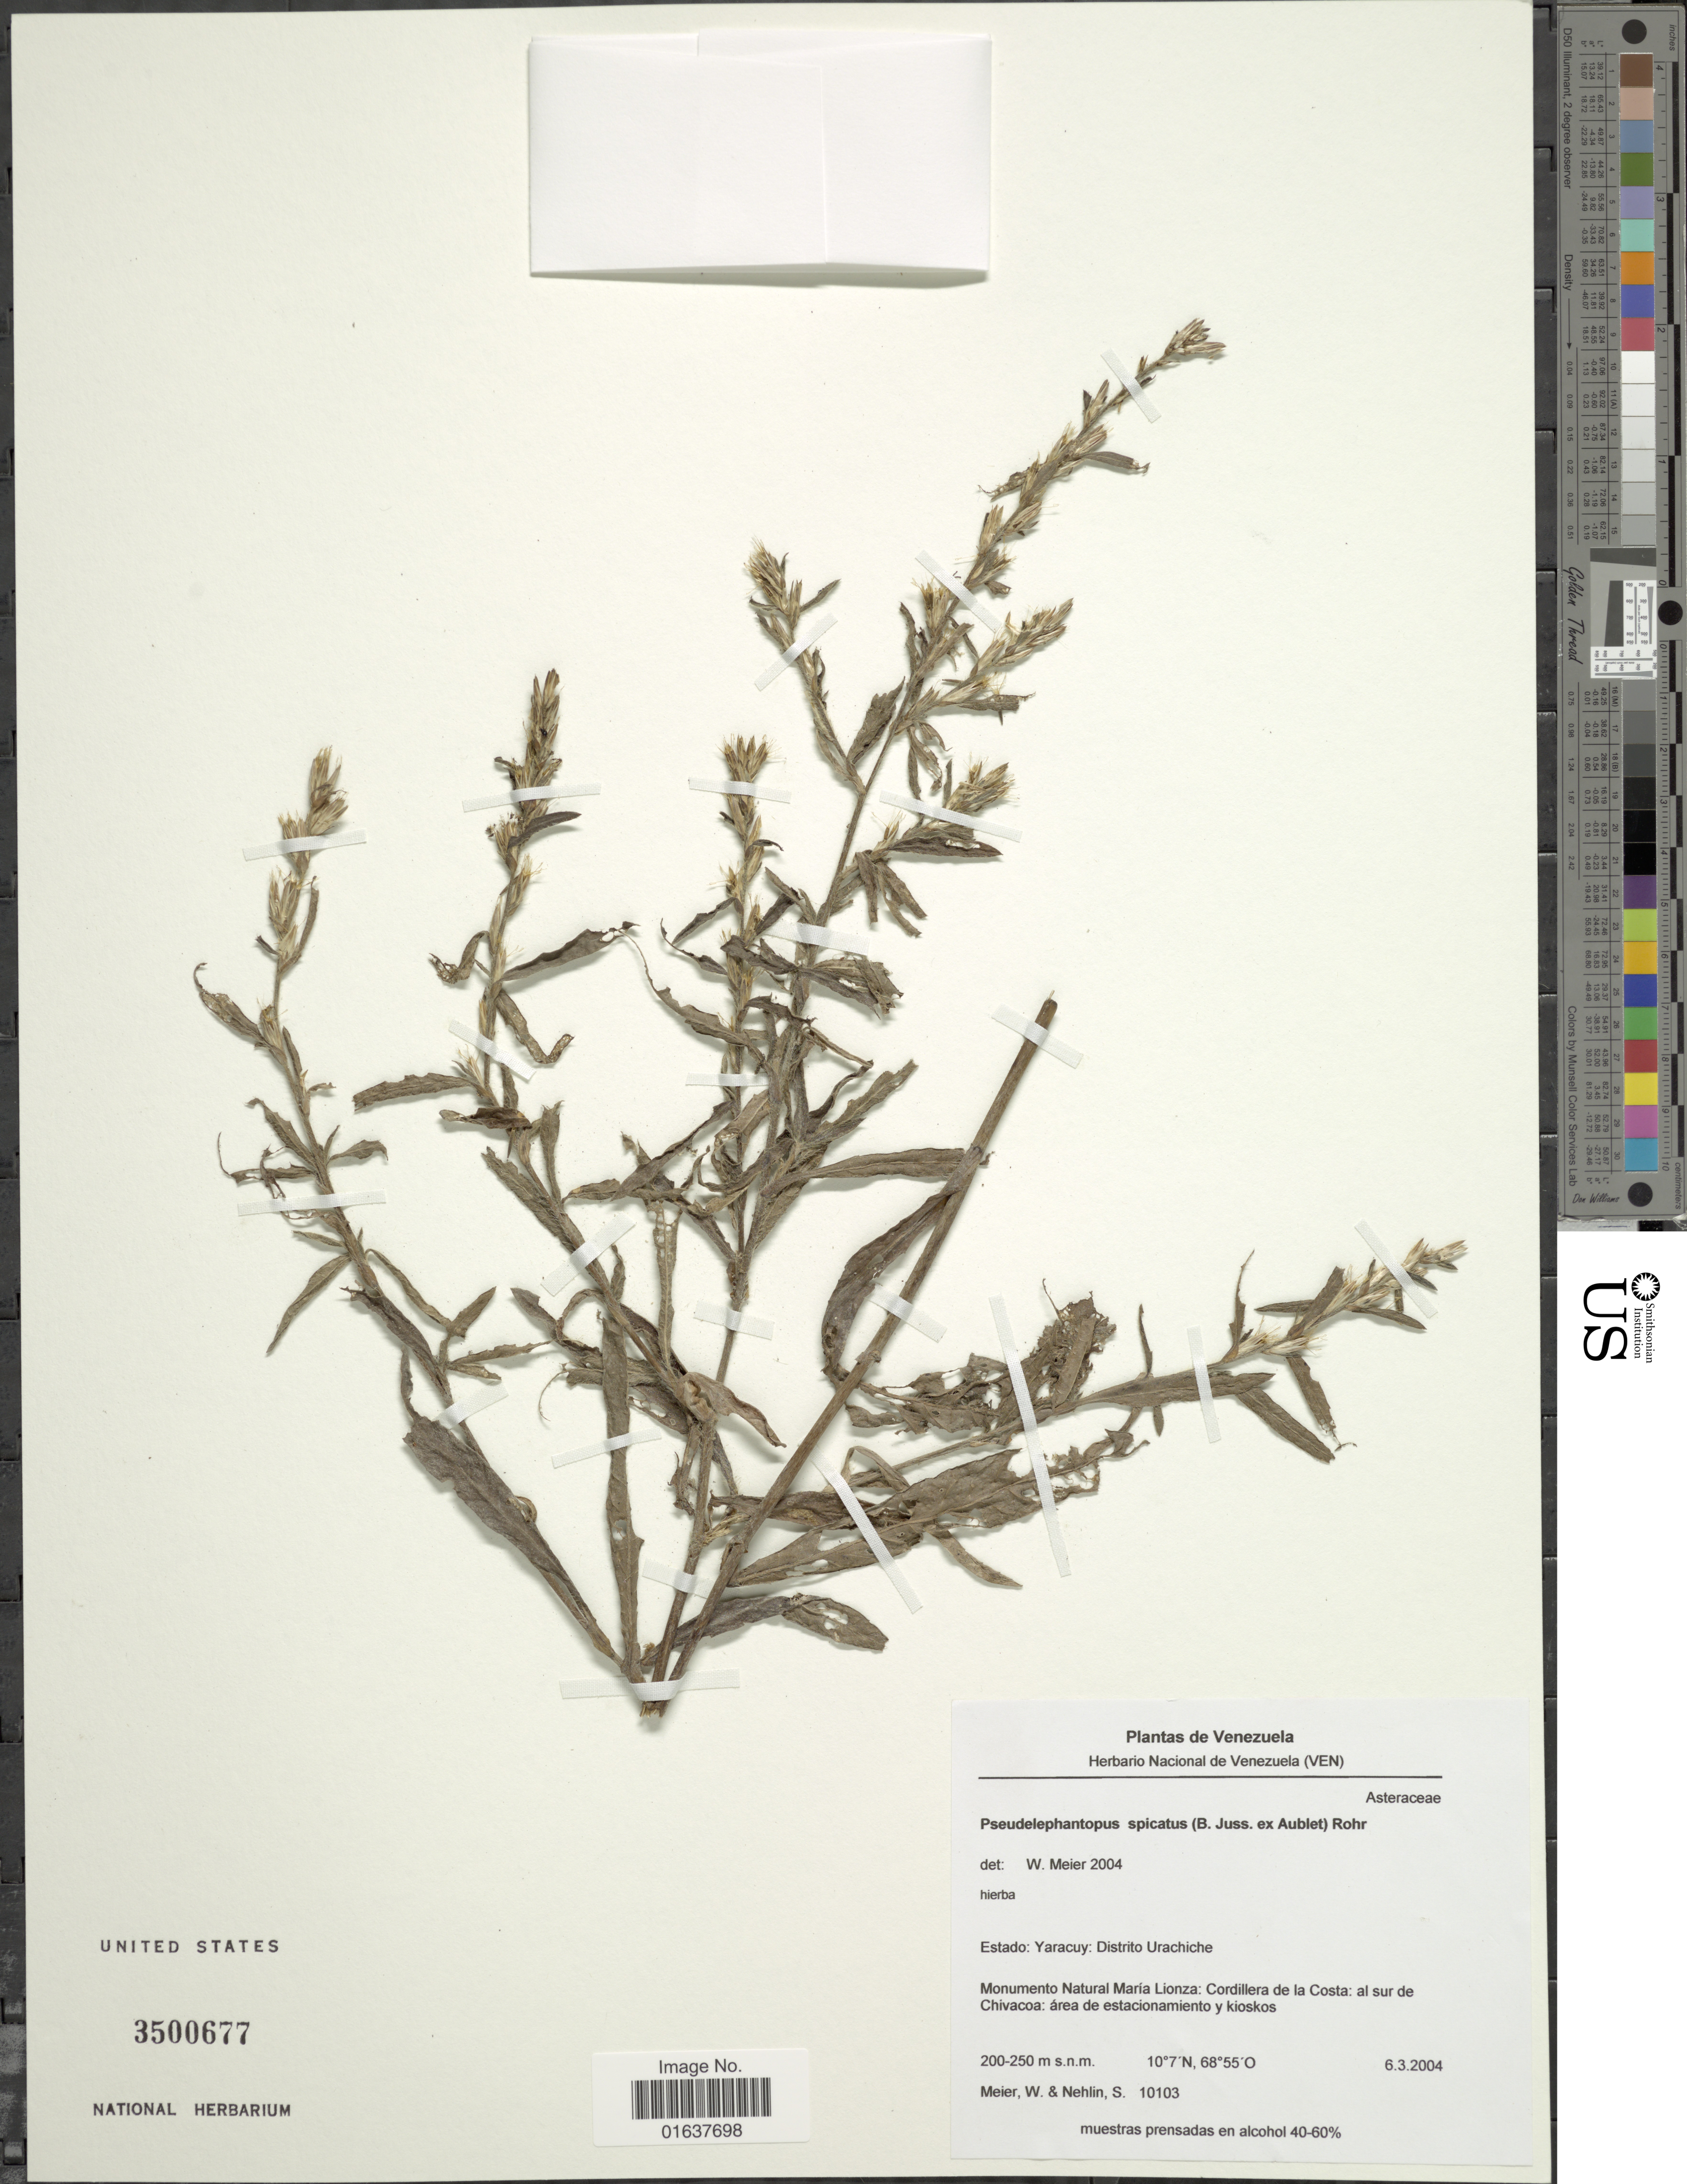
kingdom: Plantae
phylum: Tracheophyta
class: Magnoliopsida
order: Asterales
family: Asteraceae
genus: Pseudelephantopus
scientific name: Pseudelephantopus spicatus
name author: (Juss. ex Aubl.) C.F. Baker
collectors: W. Meier & S. Nehlin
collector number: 10103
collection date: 2004-03-06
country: Venezuela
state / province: Yaracuy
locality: Estado: Yaracuy: Distrito Uraciche. Monumento Natural Maria Lionza: Cordillera de la Costal: al sur de Chivacoa: area de estacionamiento y Kioskos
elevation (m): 200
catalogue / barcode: US 3500677